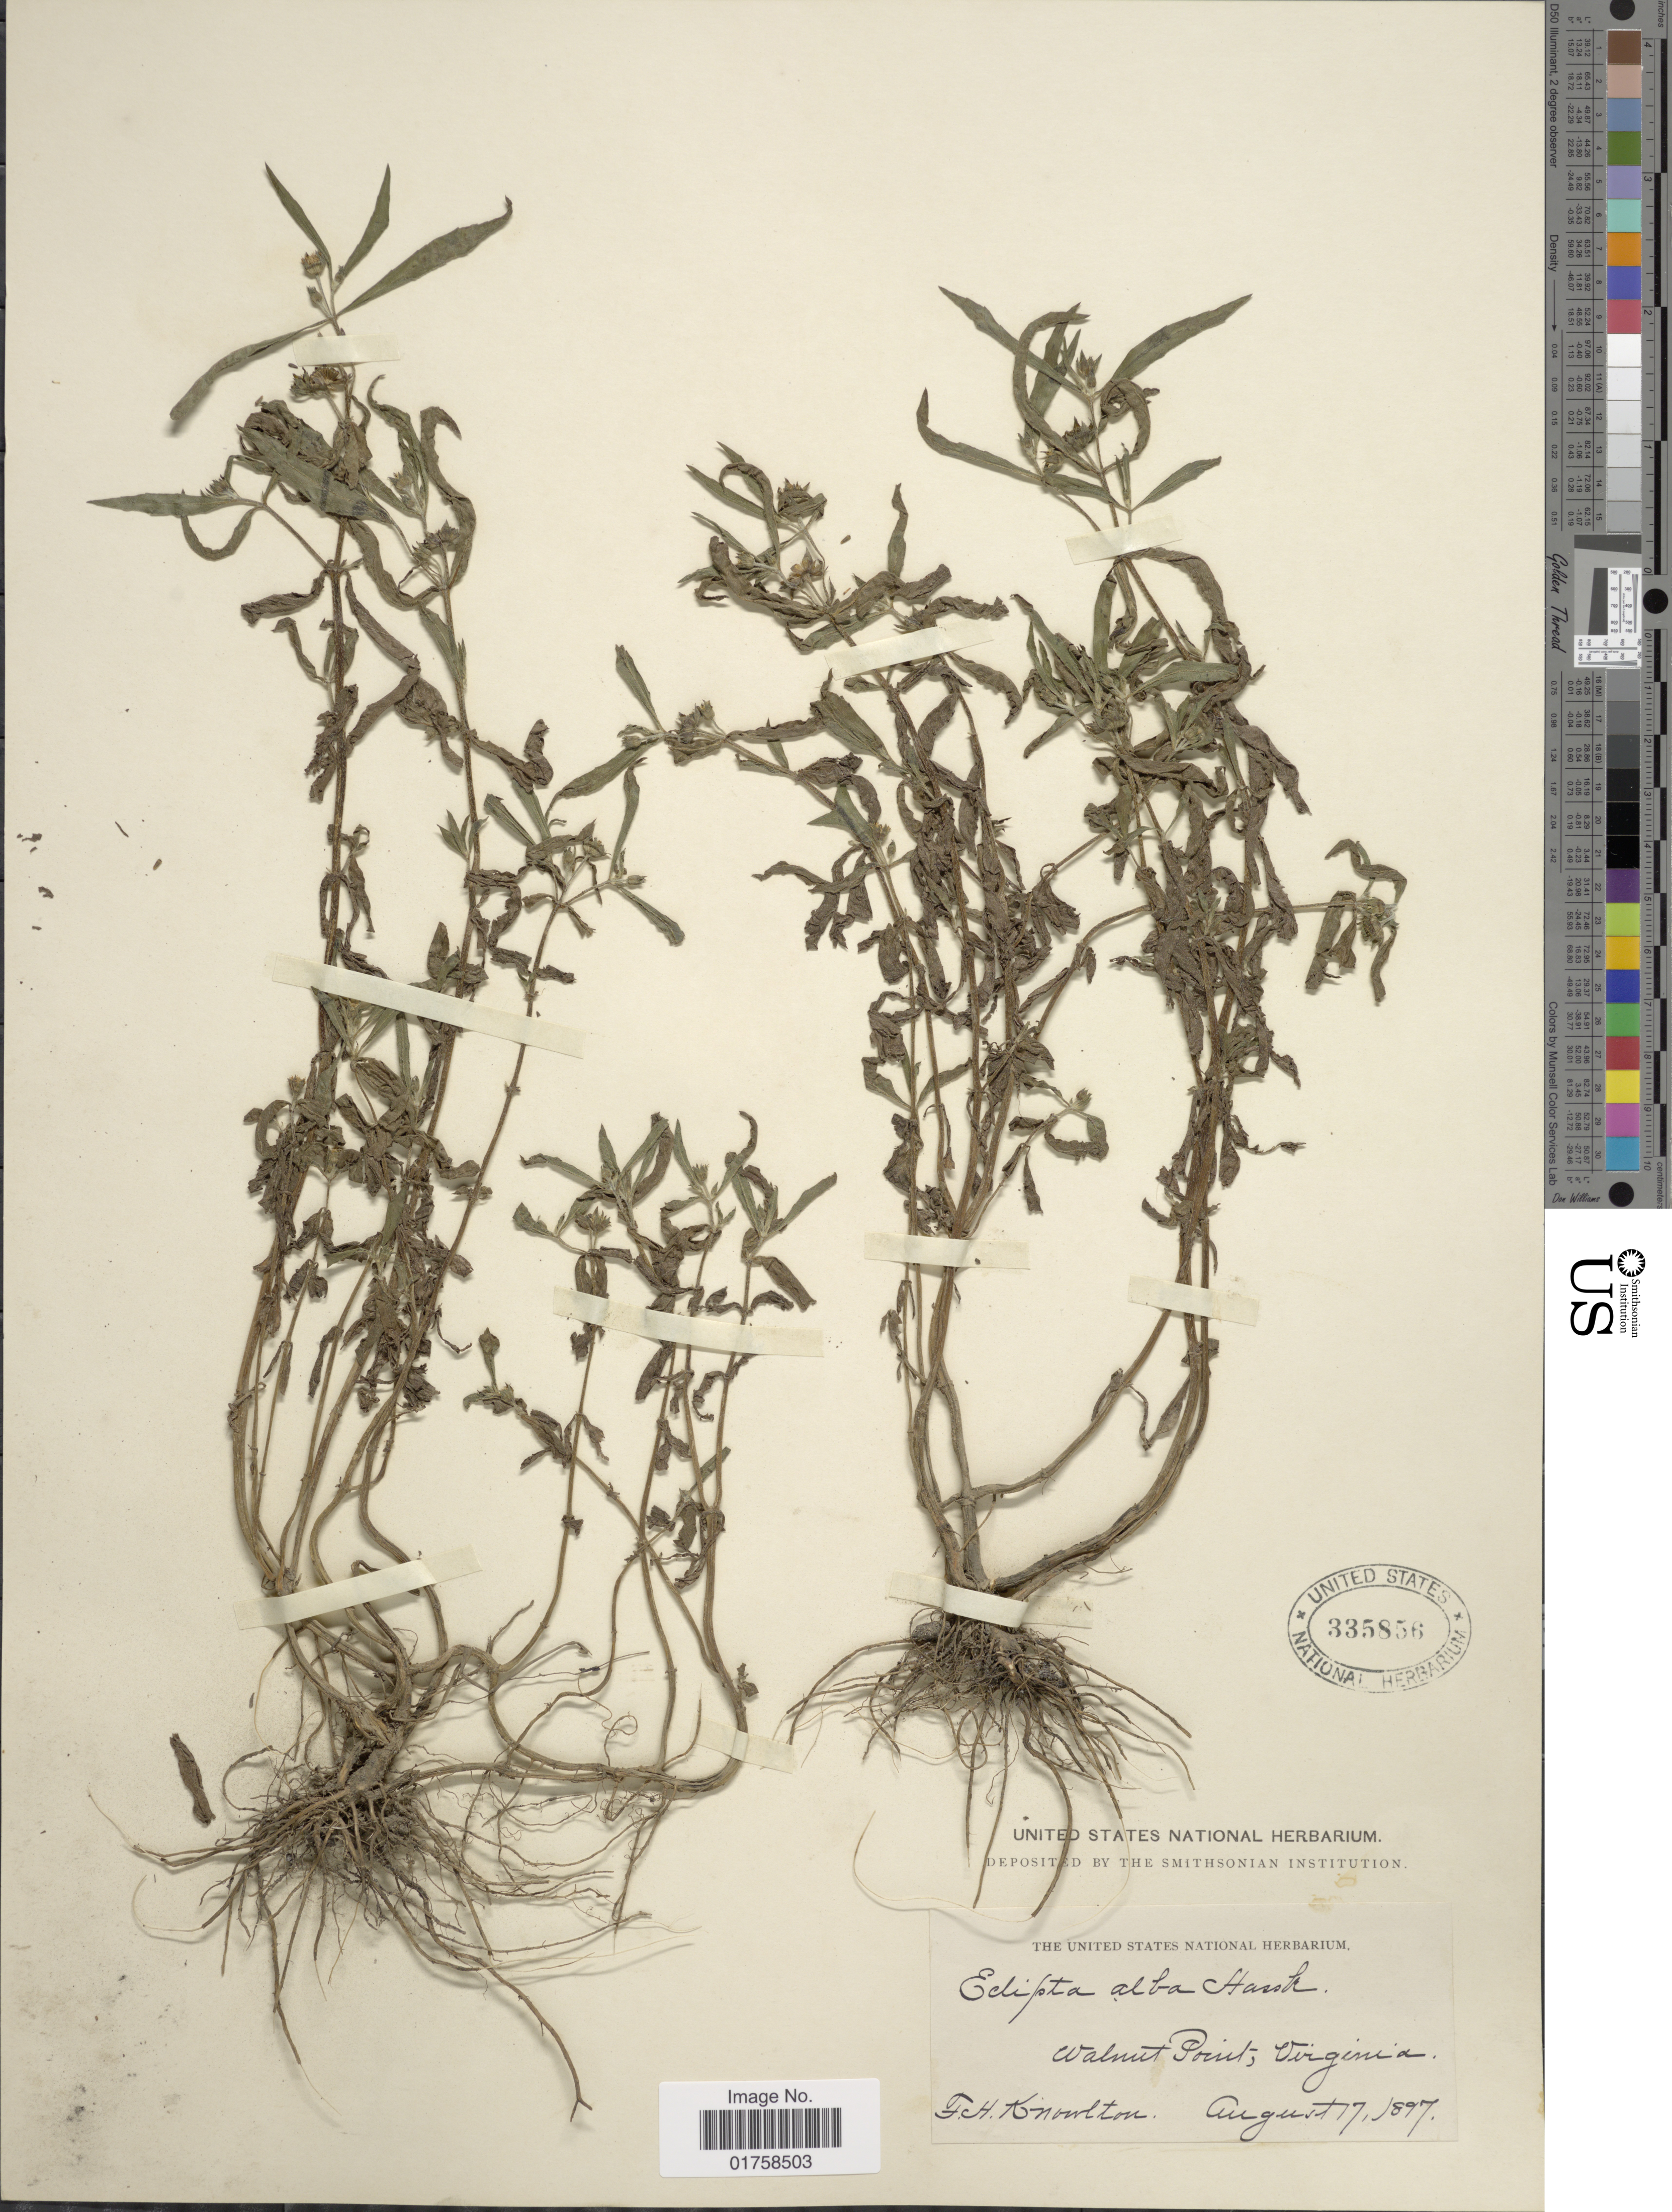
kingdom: Plantae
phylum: Tracheophyta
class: Magnoliopsida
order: Asterales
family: Asteraceae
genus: Eclipta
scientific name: Eclipta alba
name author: (L.) Hassk.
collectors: F. H. Knowlton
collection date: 1897-08-17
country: United States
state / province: Virginia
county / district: Northumberland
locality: Walnut Point, Virginia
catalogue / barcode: US 335856